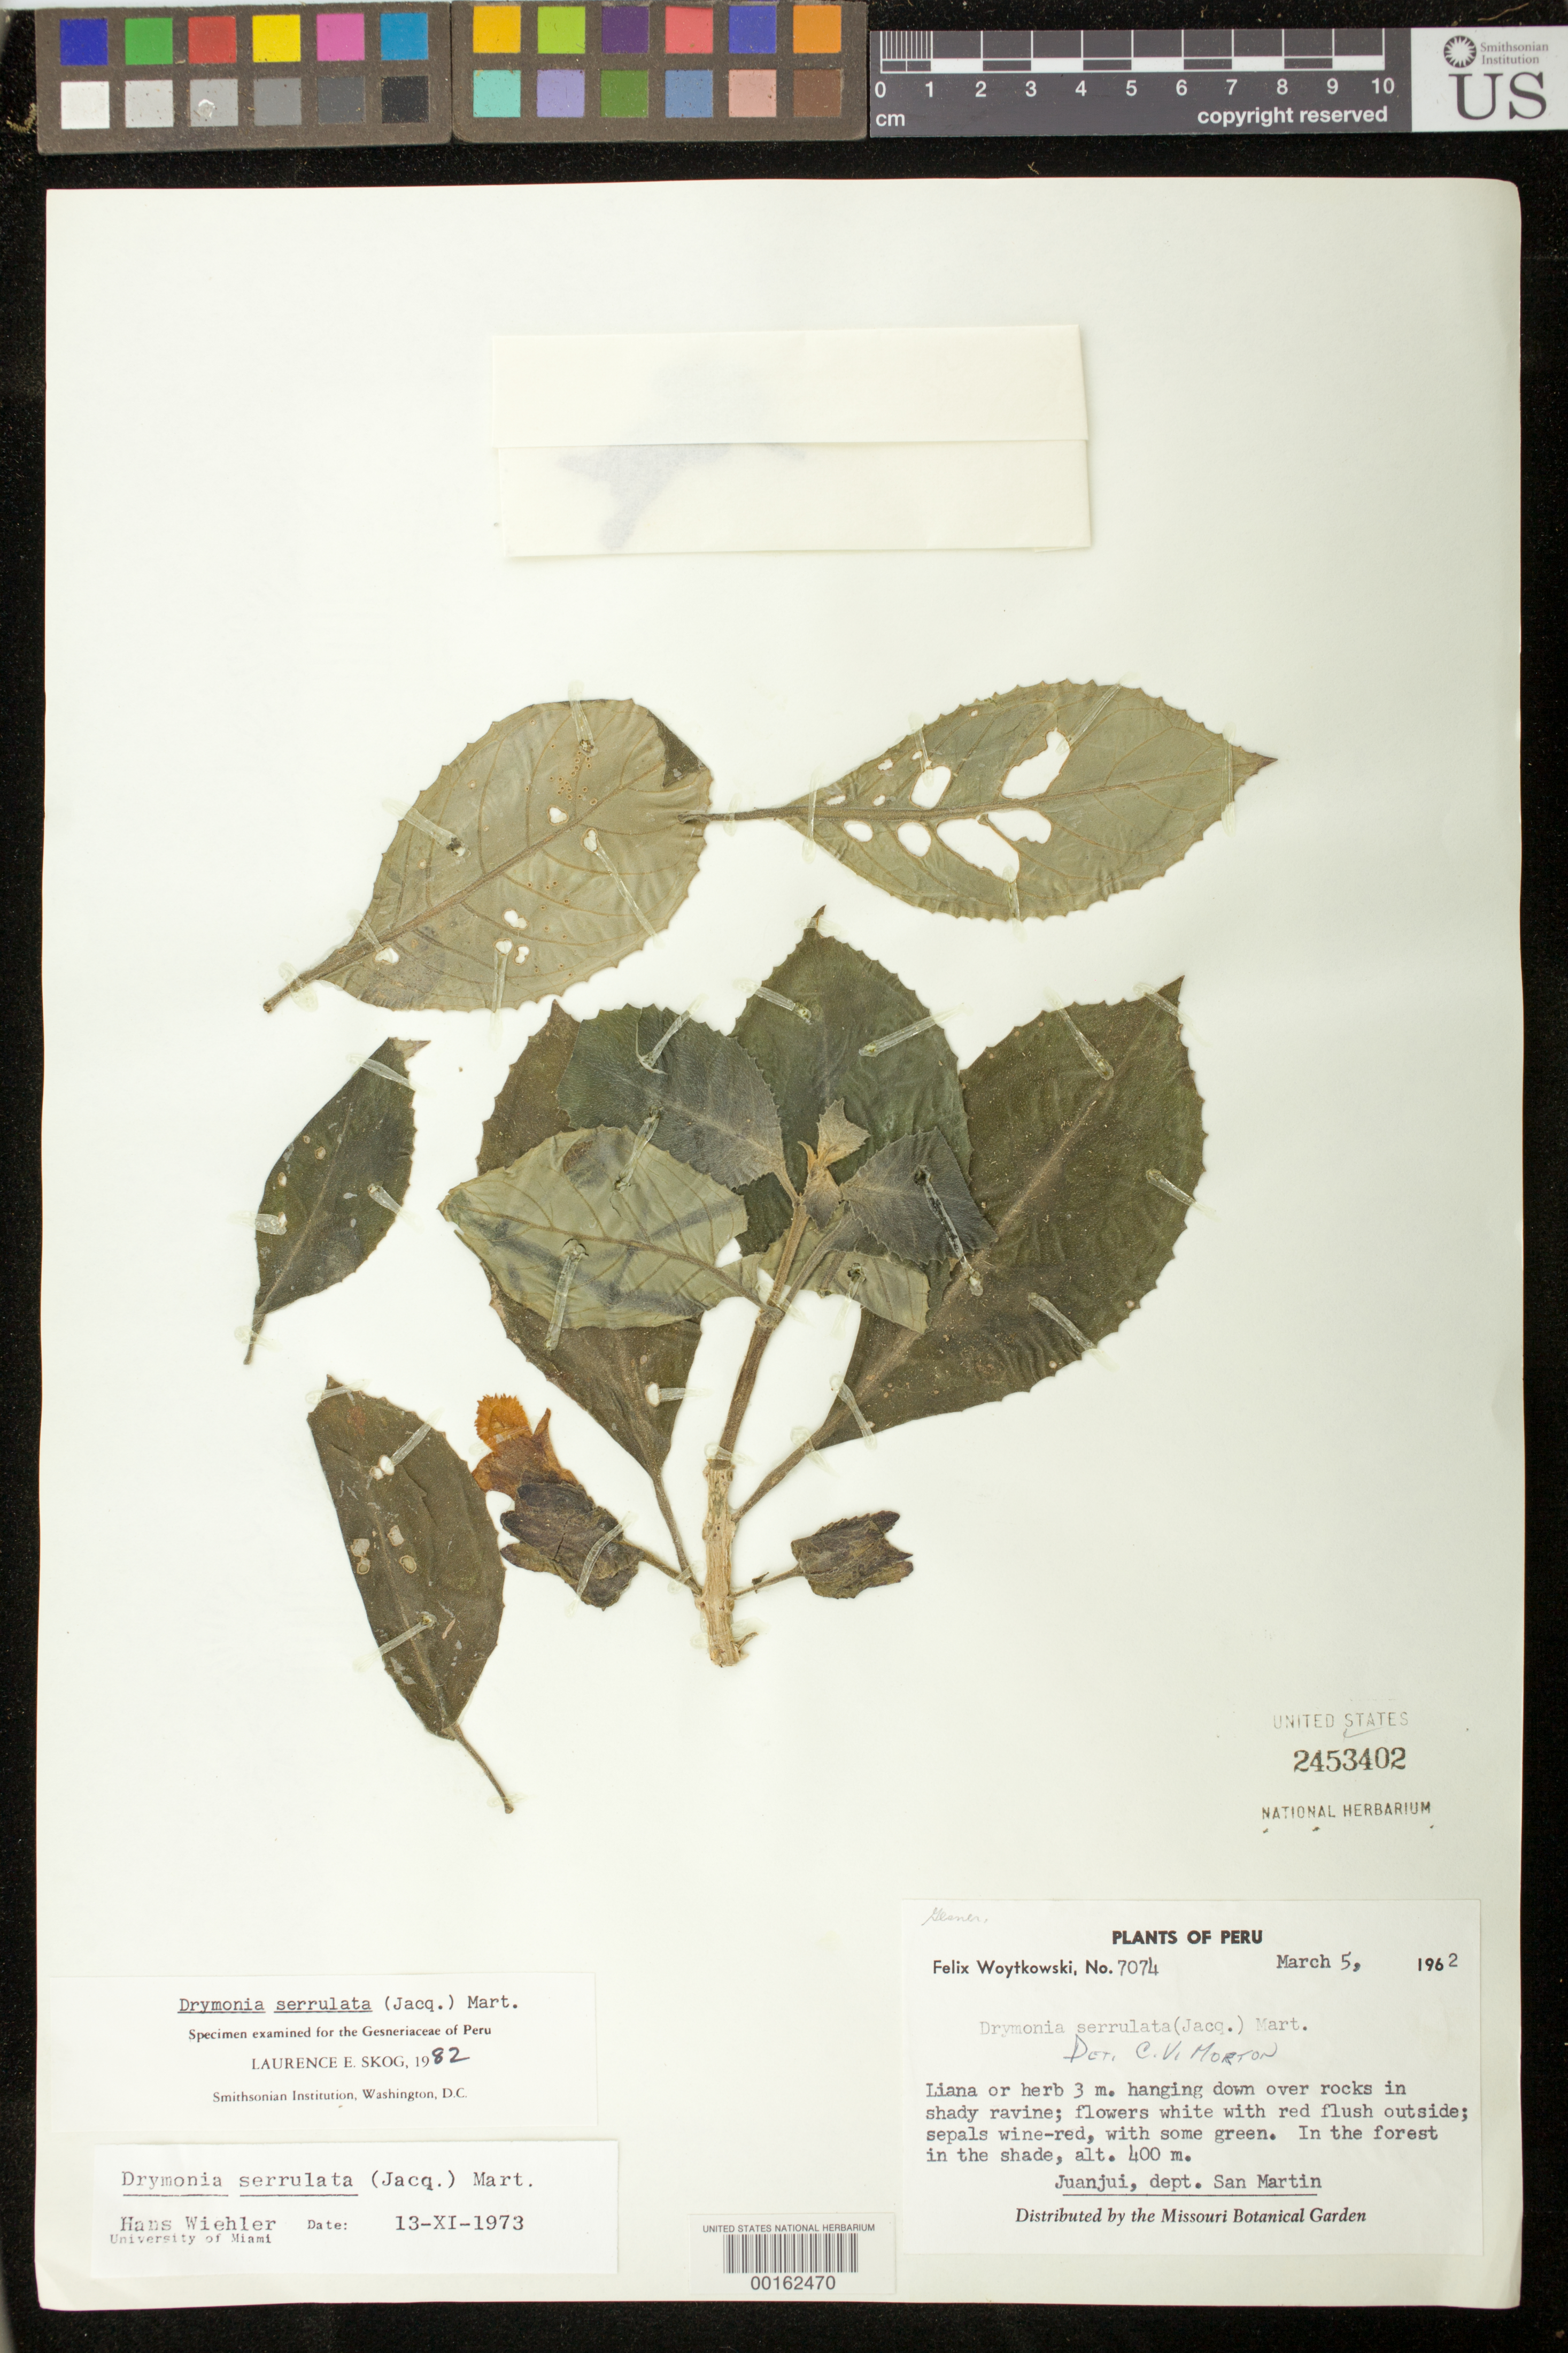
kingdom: Plantae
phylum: Tracheophyta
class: Magnoliopsida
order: Lamiales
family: Gesneriaceae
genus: Drymonia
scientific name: Drymonia serrulata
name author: (Jacq.) Mart.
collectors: F. Woytkowski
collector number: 7074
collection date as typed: Mar-May 1962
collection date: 1962-03/1962-05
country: Peru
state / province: San Martín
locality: Saposoa Prov., Juanjui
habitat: In the forest in the shade; in shady ravine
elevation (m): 400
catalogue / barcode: US 2453402